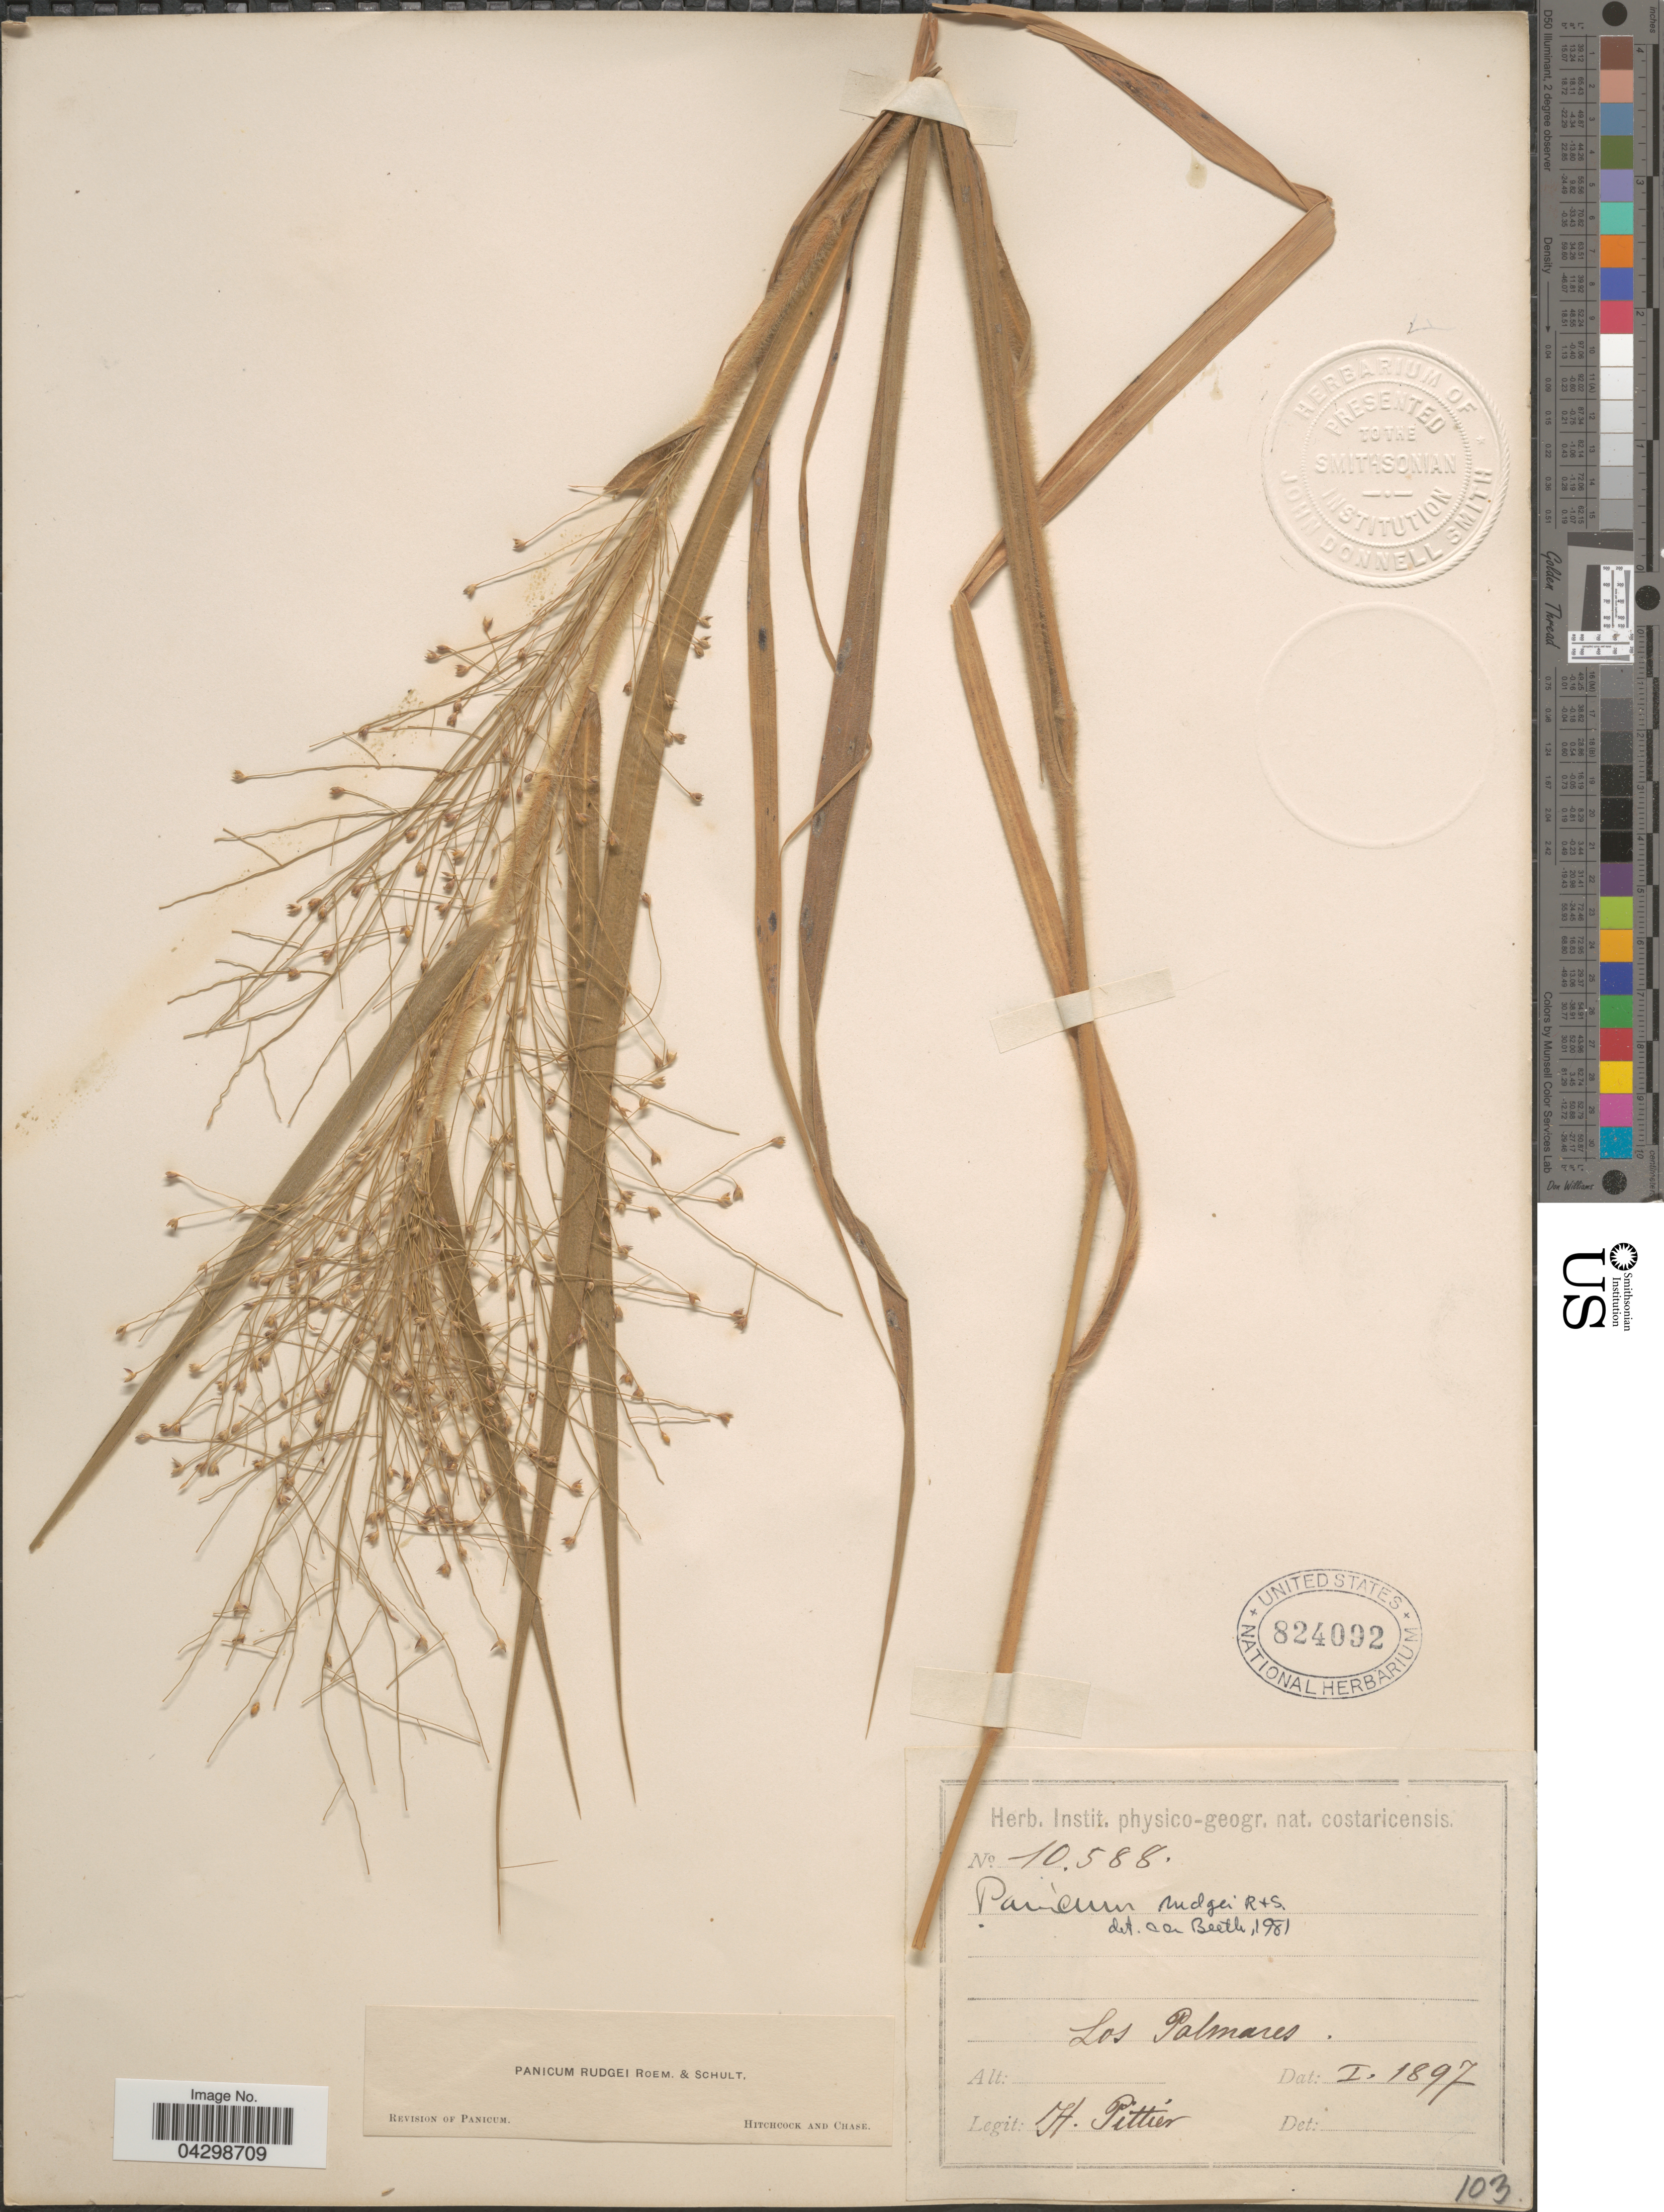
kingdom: Plantae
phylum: Tracheophyta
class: Liliopsida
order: Poales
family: Poaceae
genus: Panicum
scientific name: Panicum rudgei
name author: Roem. & Schult.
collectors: H. F. Pittier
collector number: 10588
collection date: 1897-01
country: Costa Rica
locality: Los Palmares.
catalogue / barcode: US 824092